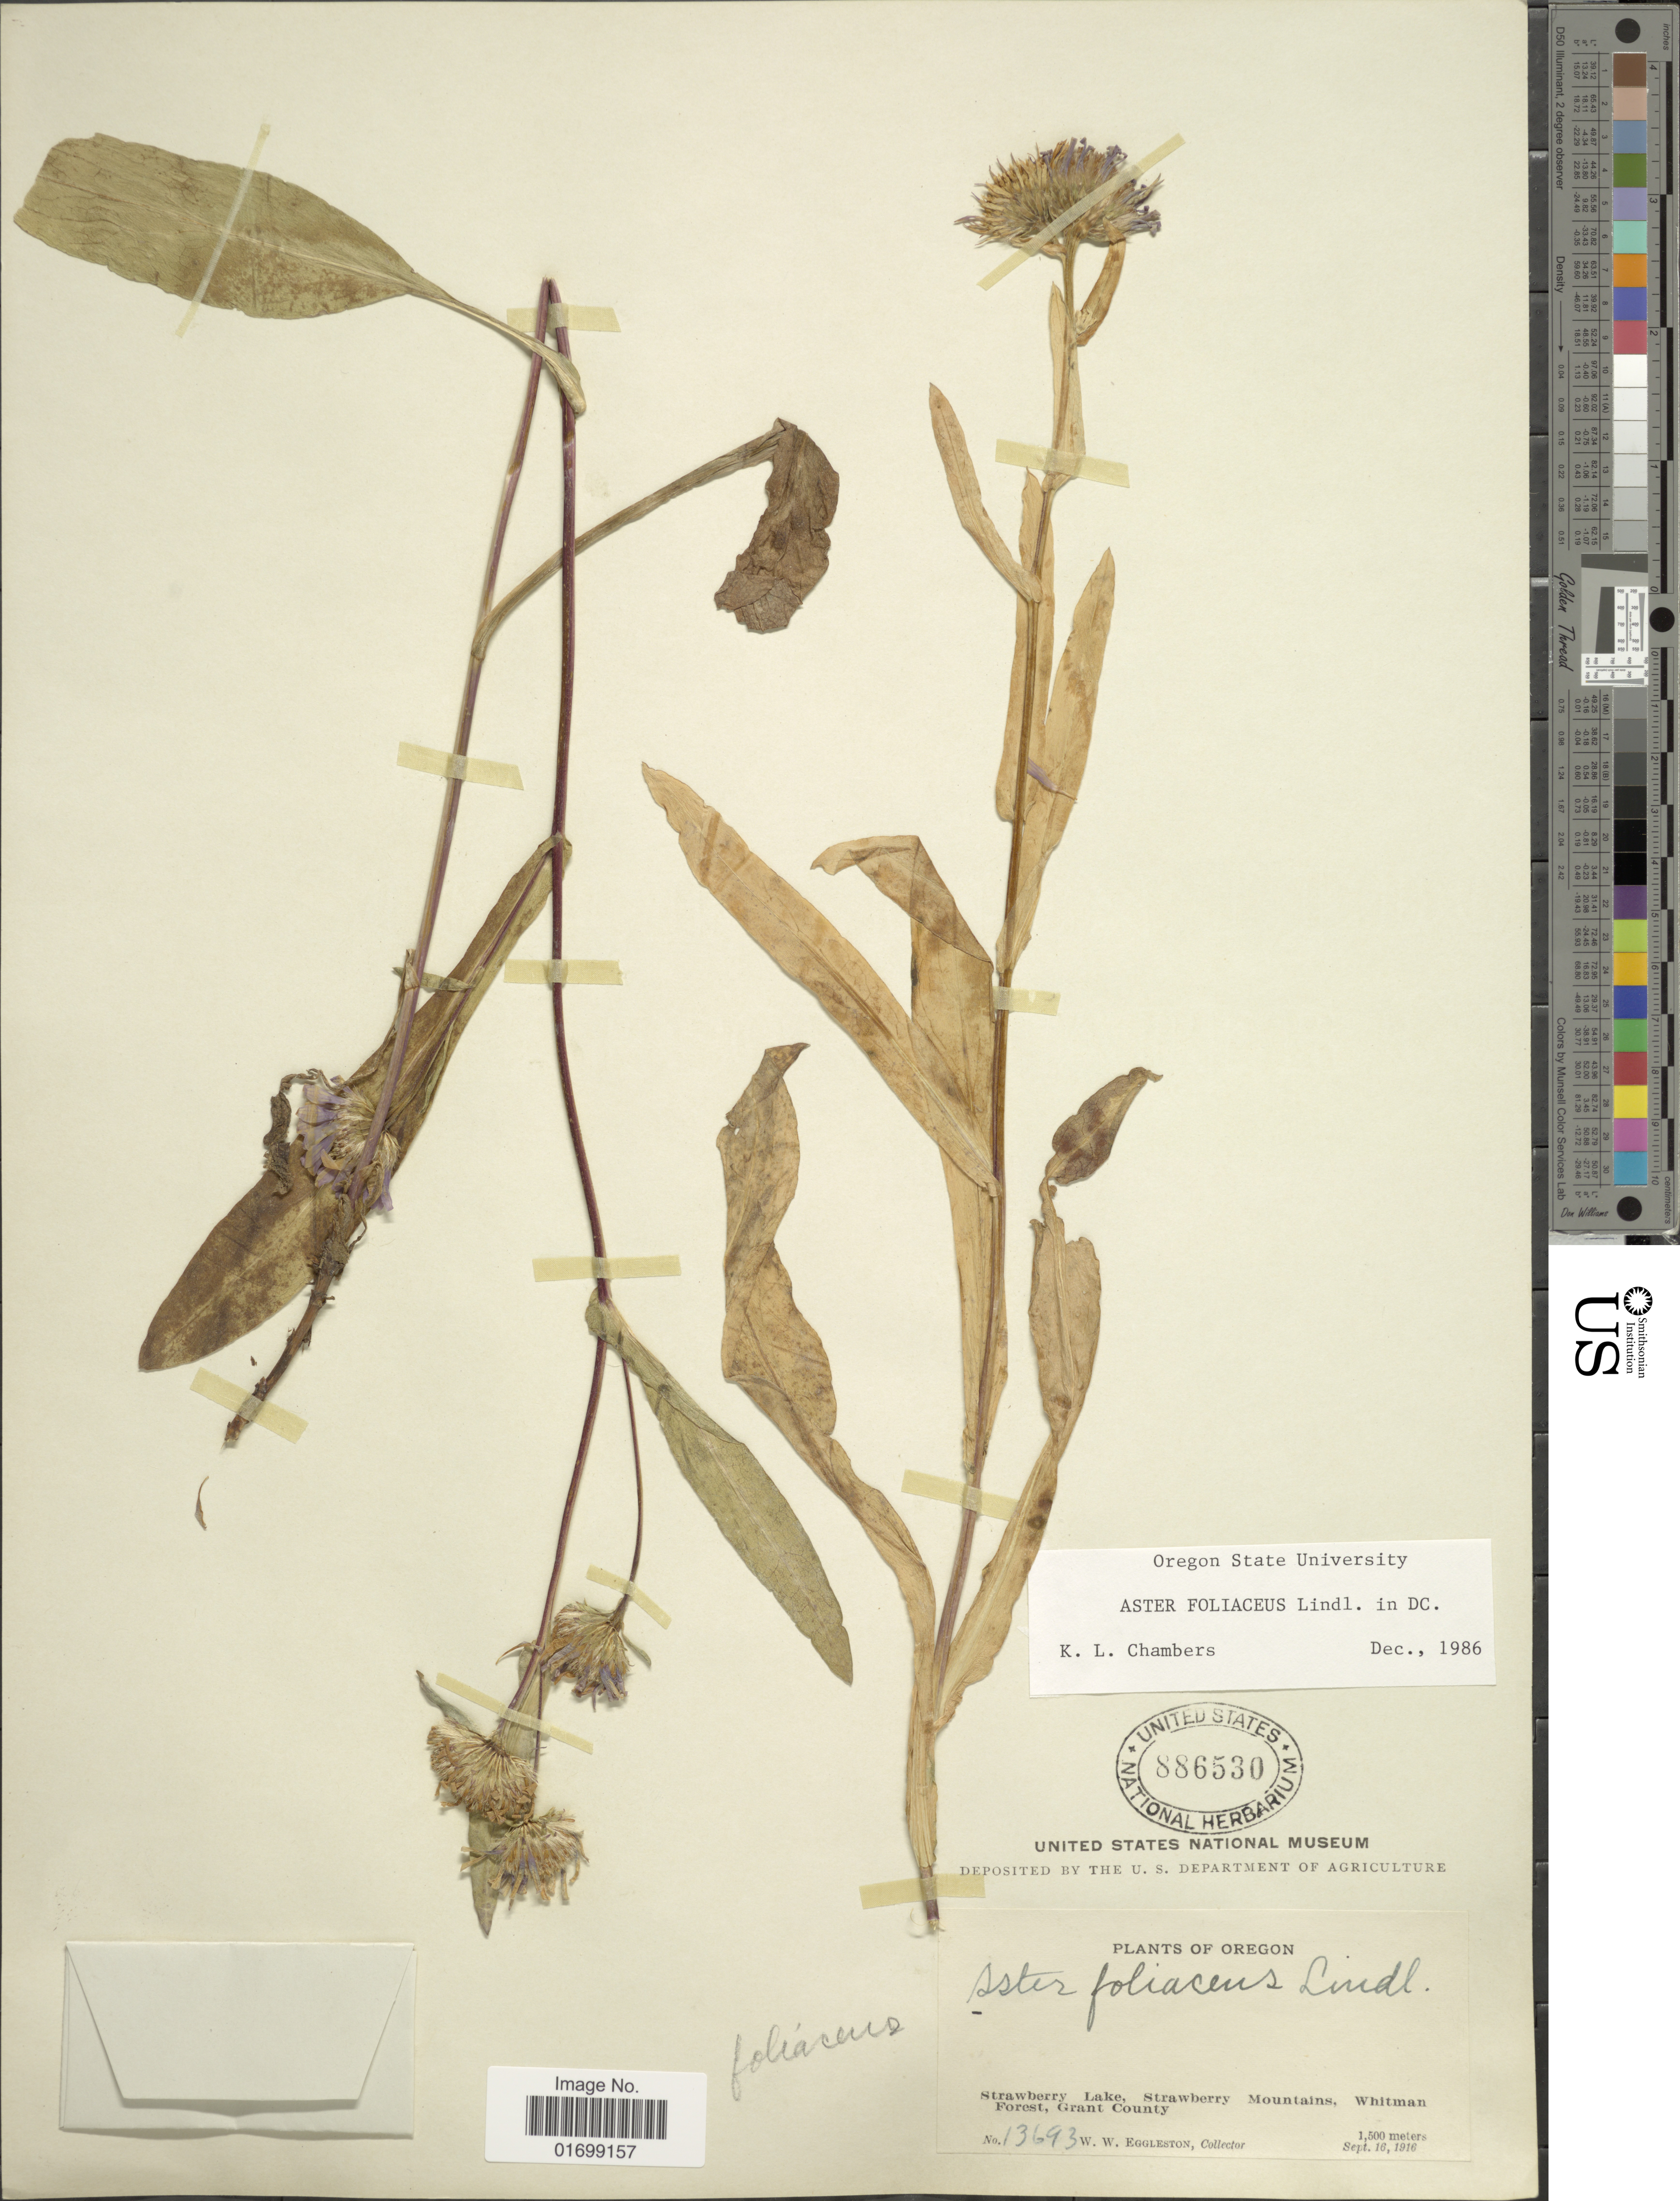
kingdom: Plantae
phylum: Tracheophyta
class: Magnoliopsida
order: Asterales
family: Asteraceae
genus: Symphyotrichum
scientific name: Symphyotrichum foliaceum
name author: (Lindl. ex DC.) G.L. Nesom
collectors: W. W. Eggleston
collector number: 13693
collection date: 1916-09-16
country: United States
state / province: Oregon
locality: Strawberry Lake, Strawberry Mountains, Whitman Forest, Grant County.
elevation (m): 1500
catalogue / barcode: US 886530